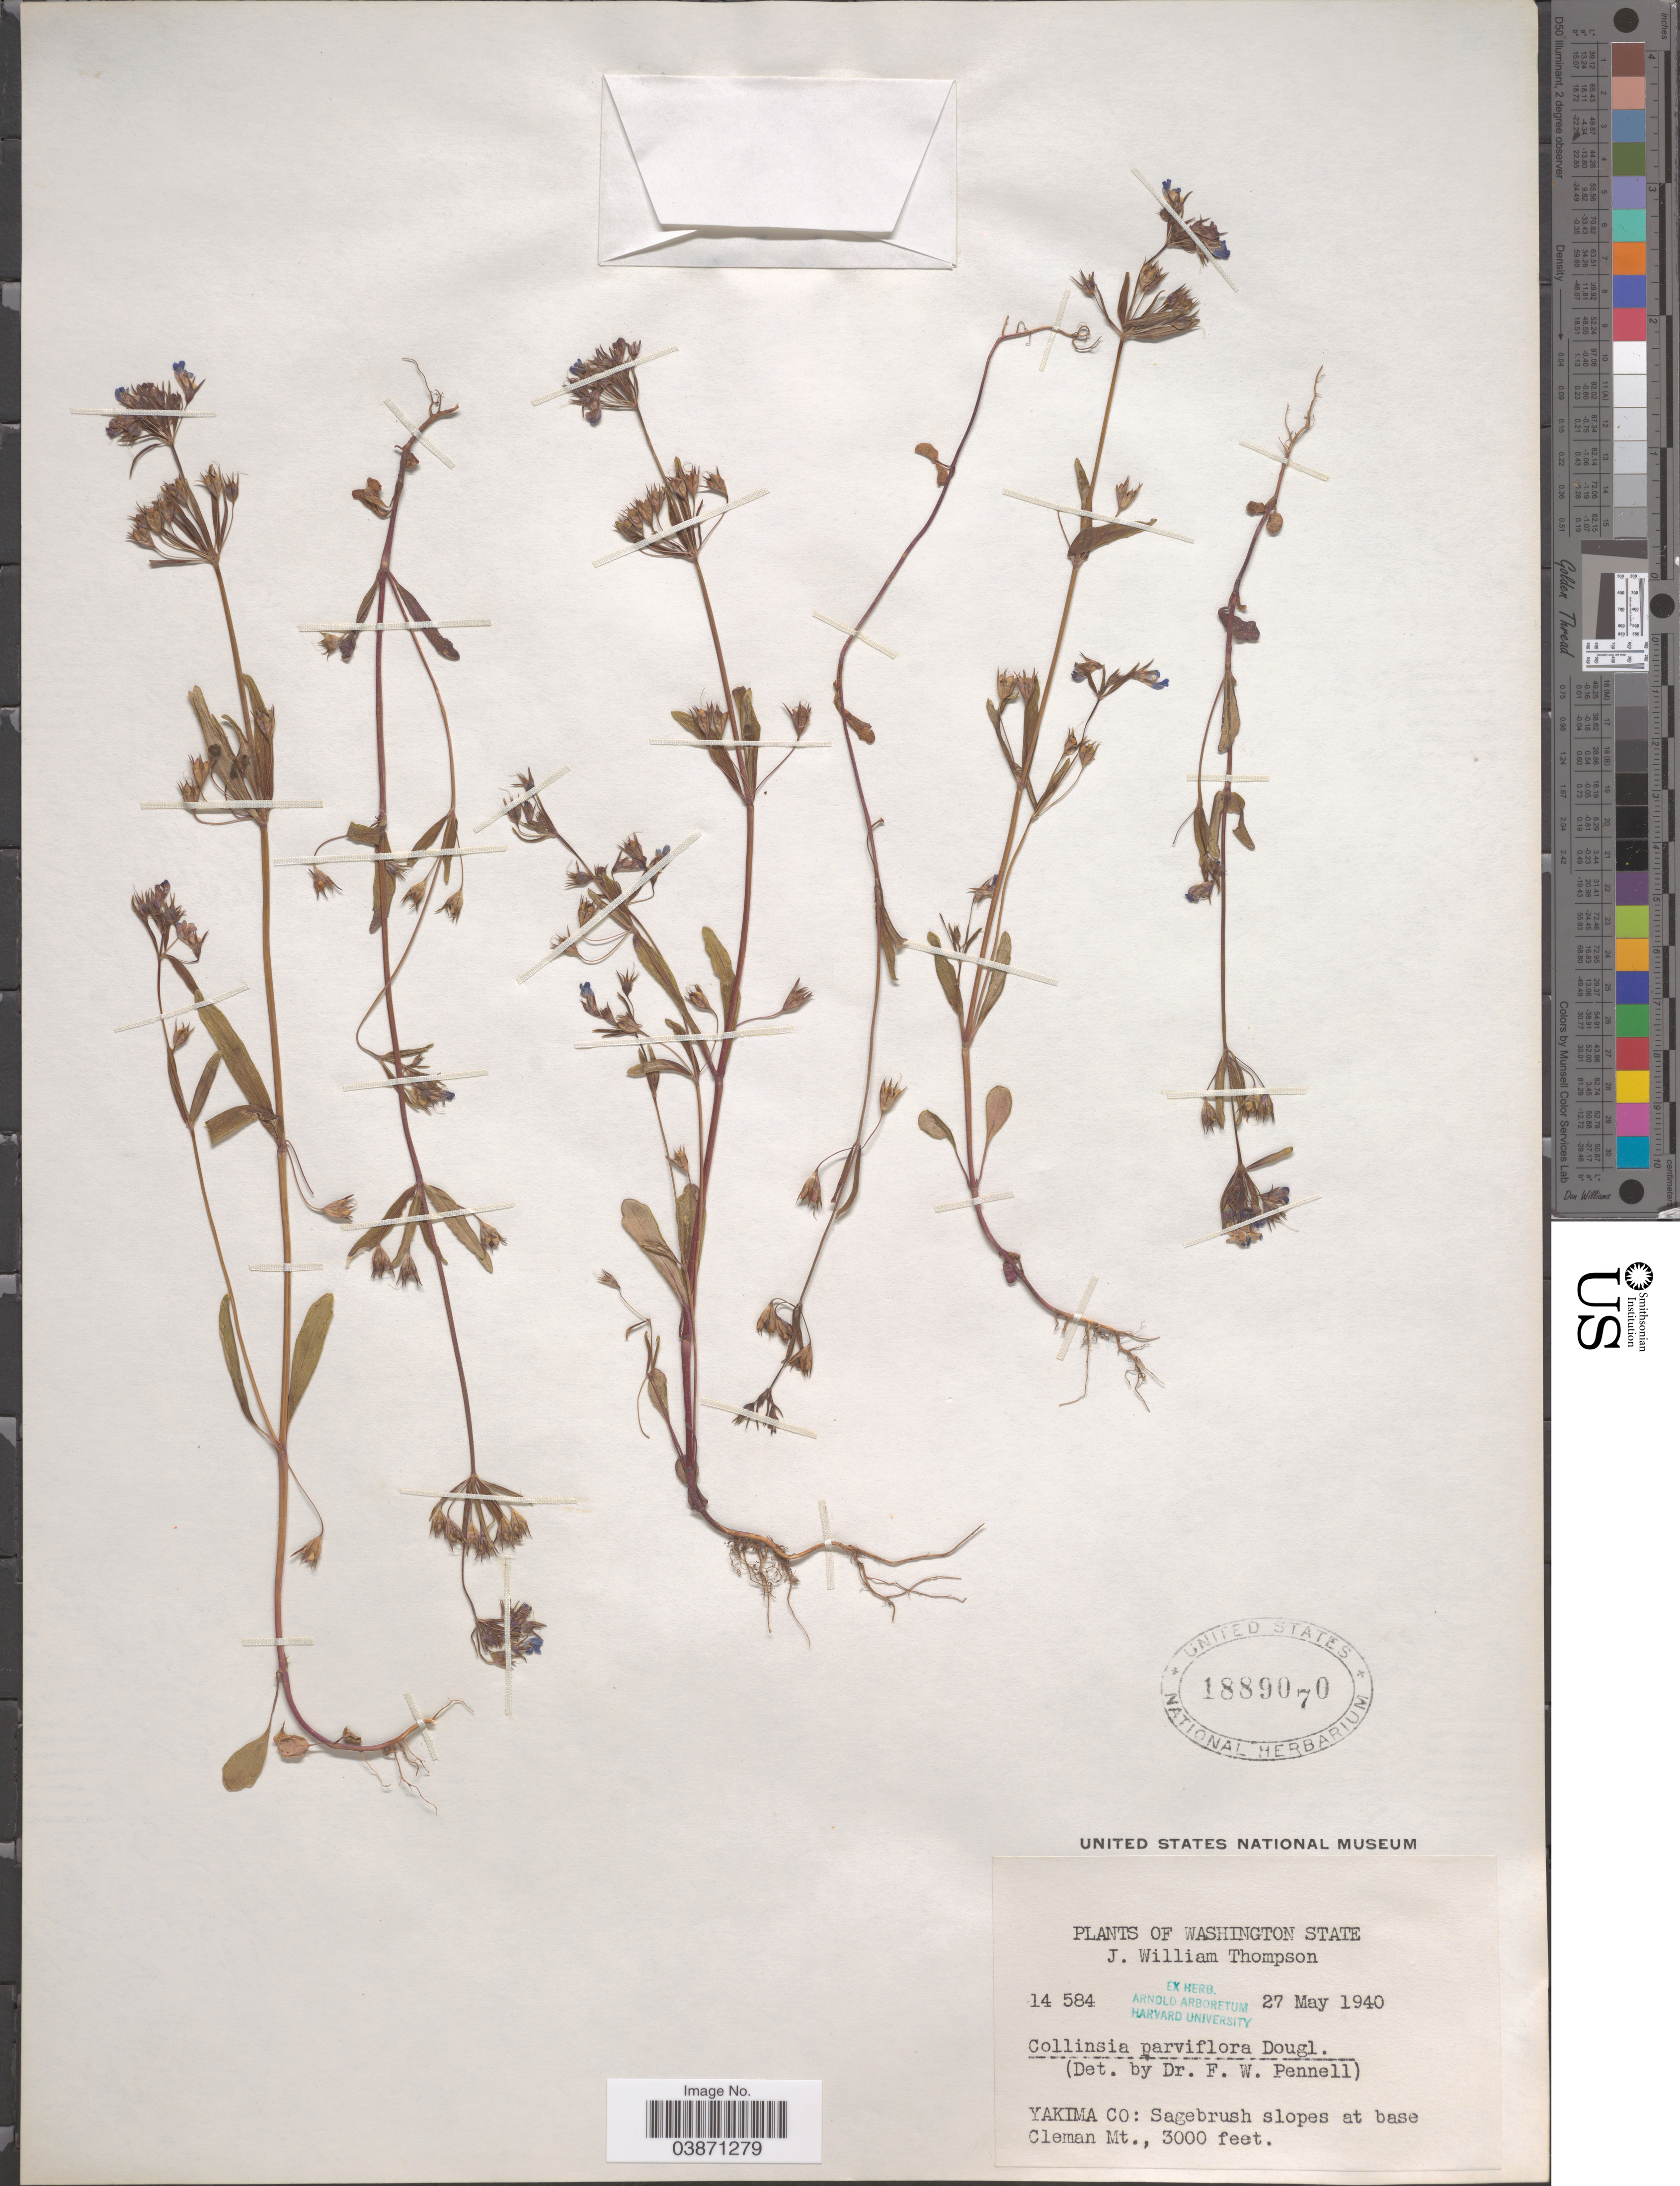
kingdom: Plantae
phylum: Tracheophyta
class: Magnoliopsida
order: Lamiales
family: Plantaginaceae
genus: Collinsia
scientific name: Collinsia parviflora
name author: Douglas ex Lindl.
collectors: J. W. Thompson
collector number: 14584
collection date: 1940-05-27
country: United States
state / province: Washington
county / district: Yakima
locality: Yakima Co: Sagebrush slopes at base Cleman Mt.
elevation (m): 914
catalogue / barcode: US 1889070